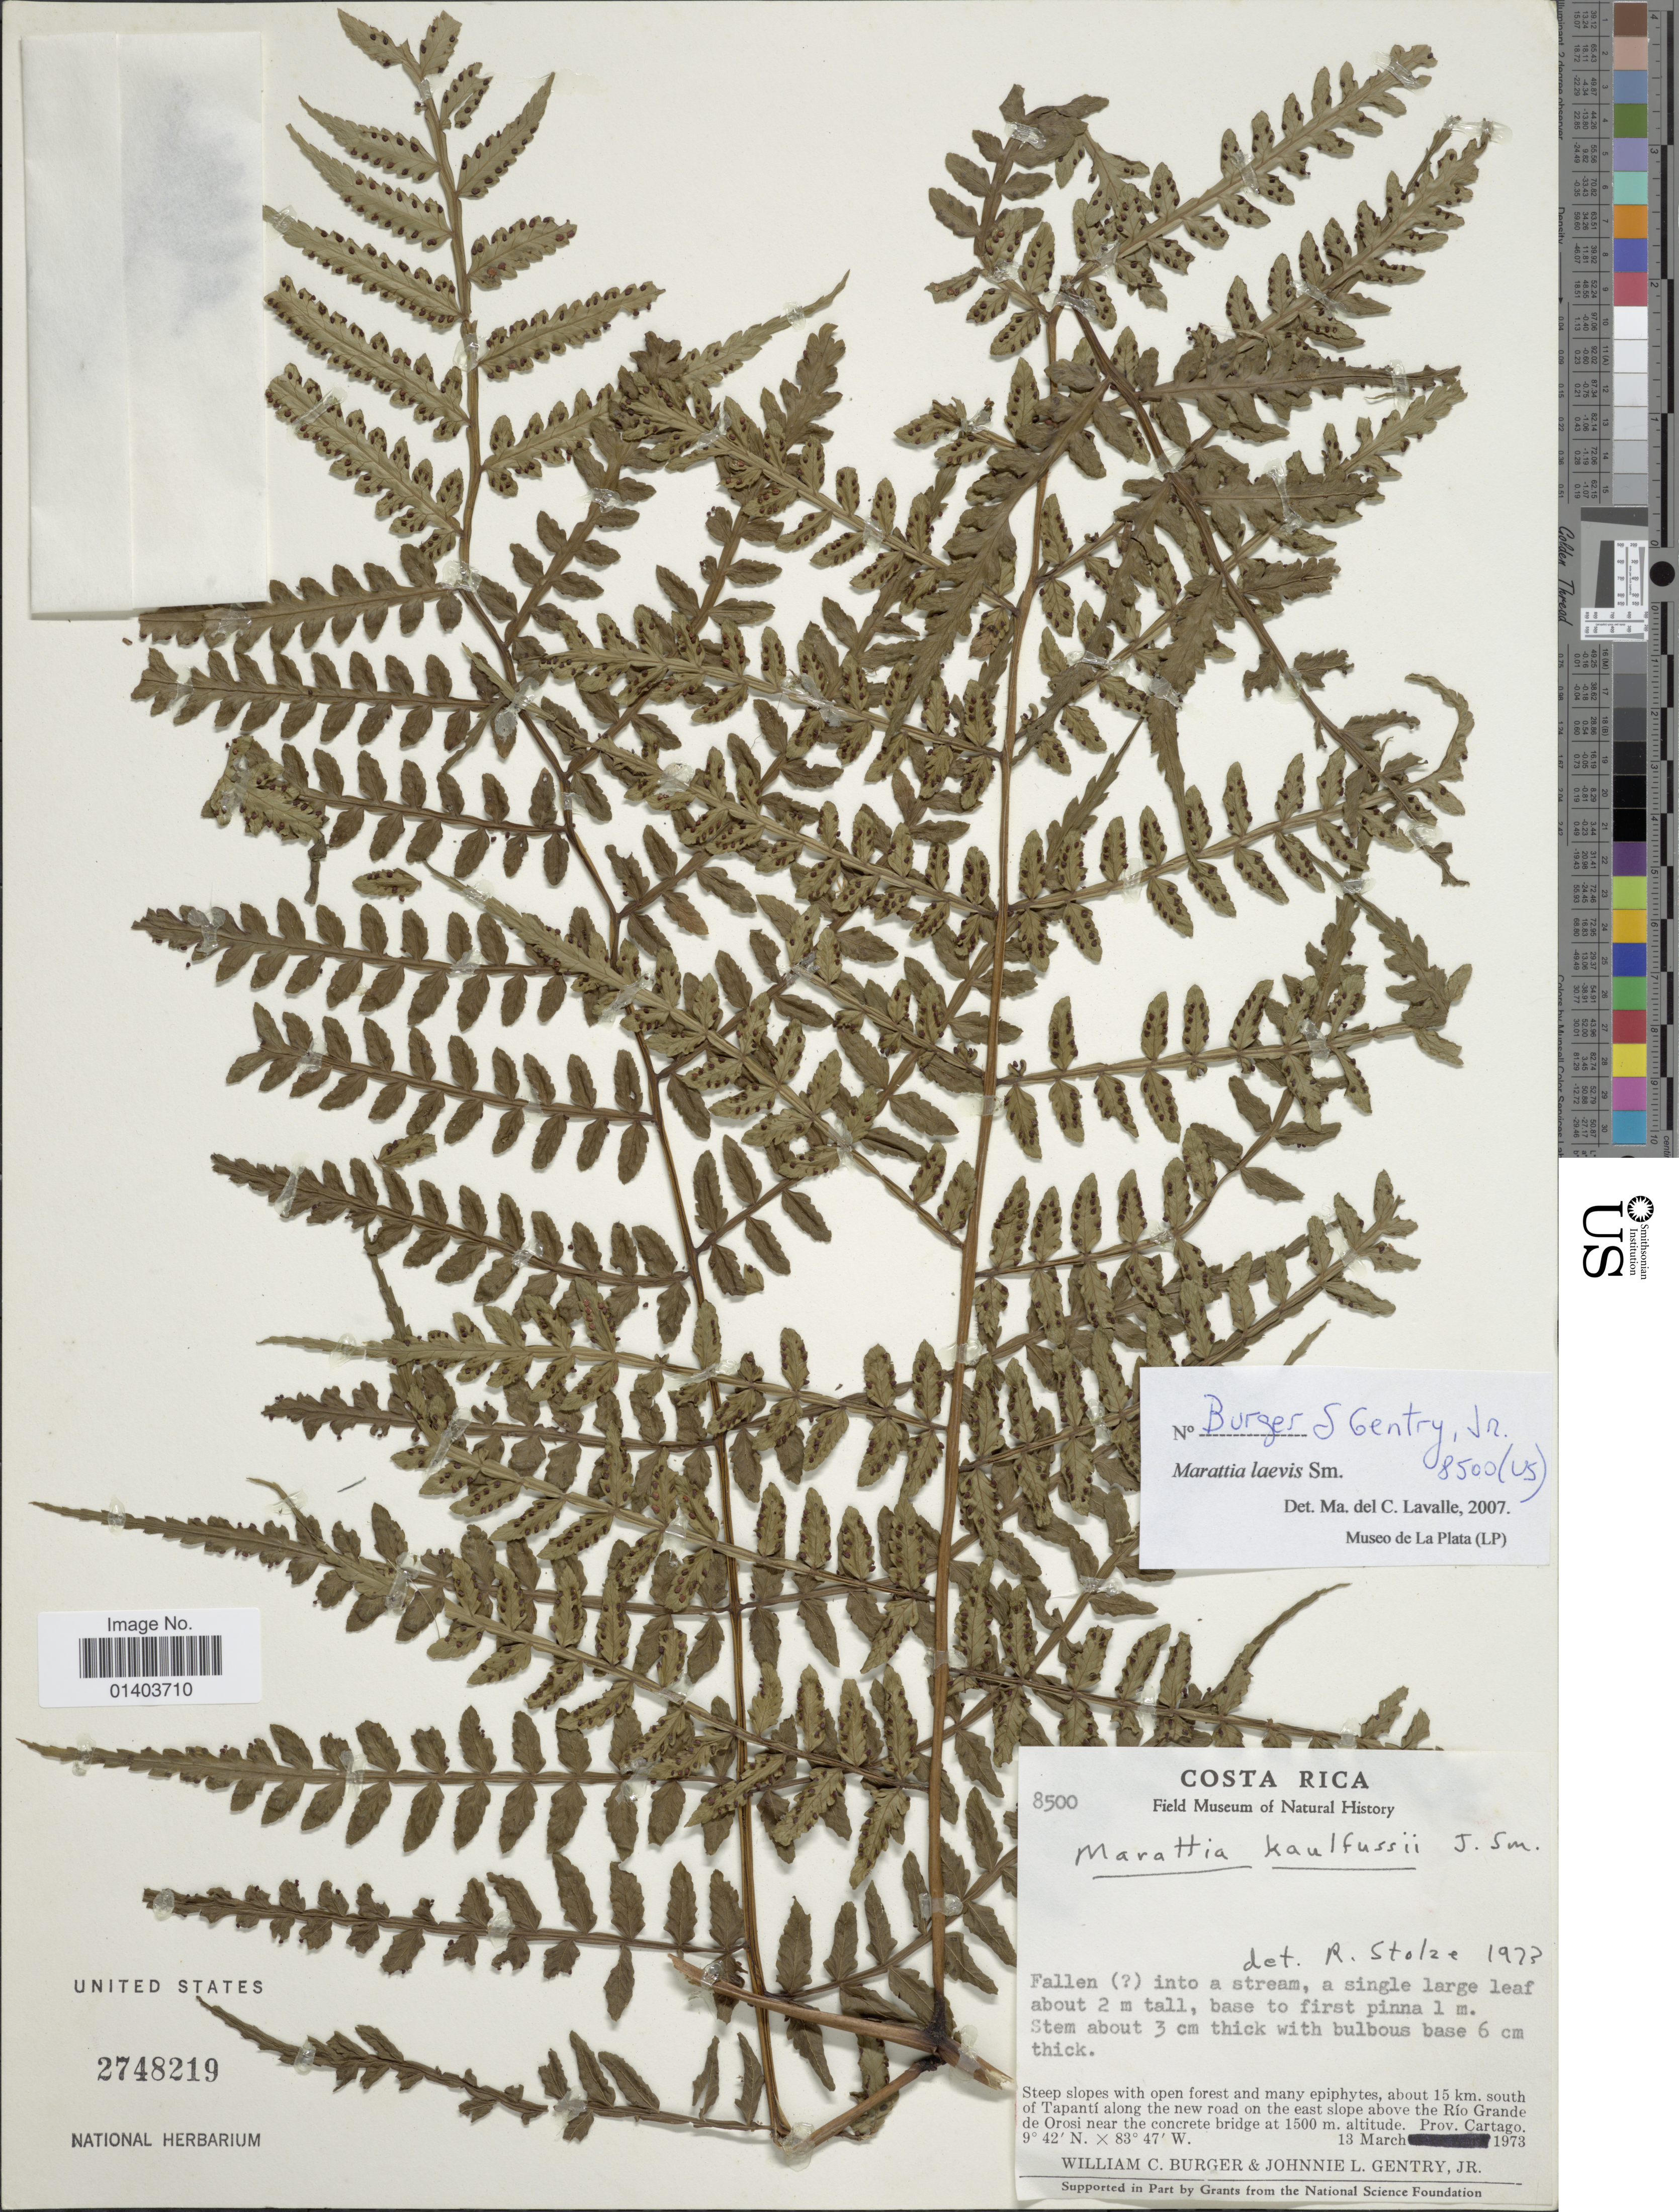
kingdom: Plantae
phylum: Tracheophyta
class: Polypodiopsida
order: Marattiales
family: Marattiaceae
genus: Eupodium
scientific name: Eupodium kaulfussii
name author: (J. Sm.) Hook.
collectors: W. Burger & J. L. Gentry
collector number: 8500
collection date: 1973-03-13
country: Costa Rica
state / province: Cartago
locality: About 15 km, south of Tapanti along the new road on the east slope above the Rio Grande de Orosi near the concrete bridge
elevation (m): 1500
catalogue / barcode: US 2748219